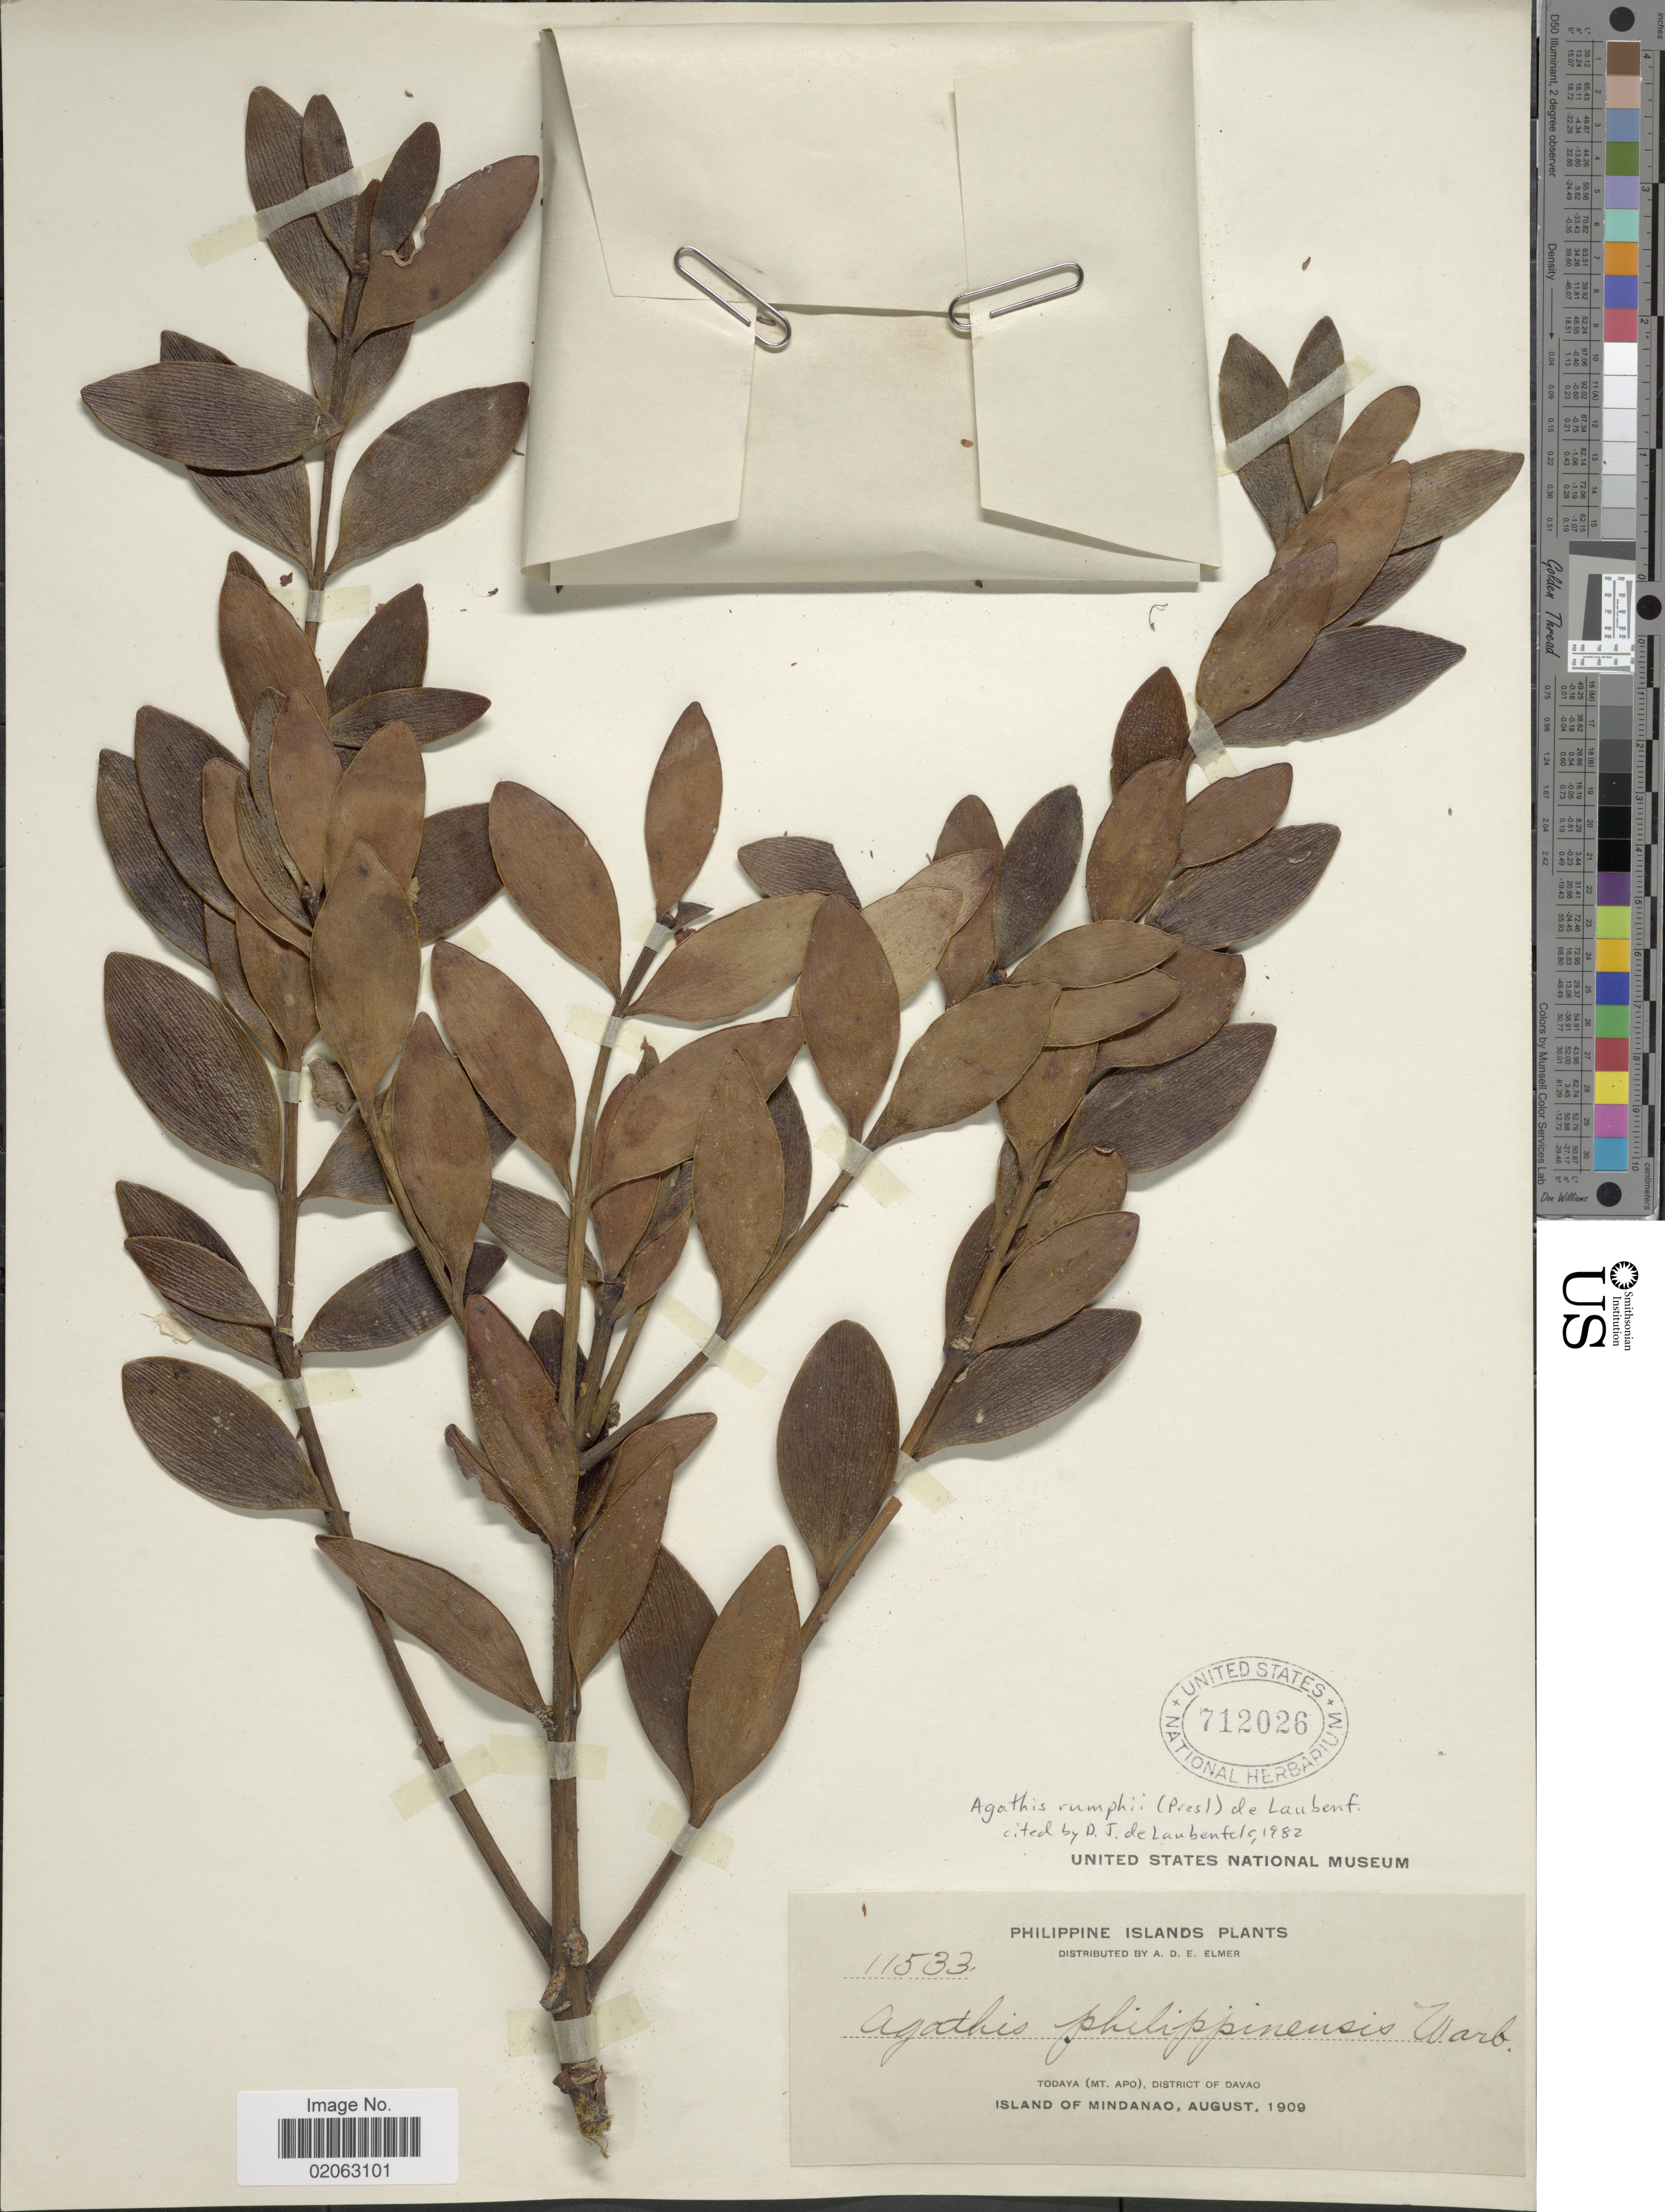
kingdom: Plantae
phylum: Tracheophyta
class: Pinopsida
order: Pinales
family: Araucariaceae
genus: Agathis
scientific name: Agathis rumphii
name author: (C. Presl)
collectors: A. D. E. Elmer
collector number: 11533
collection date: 1909-08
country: Philippines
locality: Todaya (Mt. Apo), District of Davao, Island of Mindanao.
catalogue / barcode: US 712026